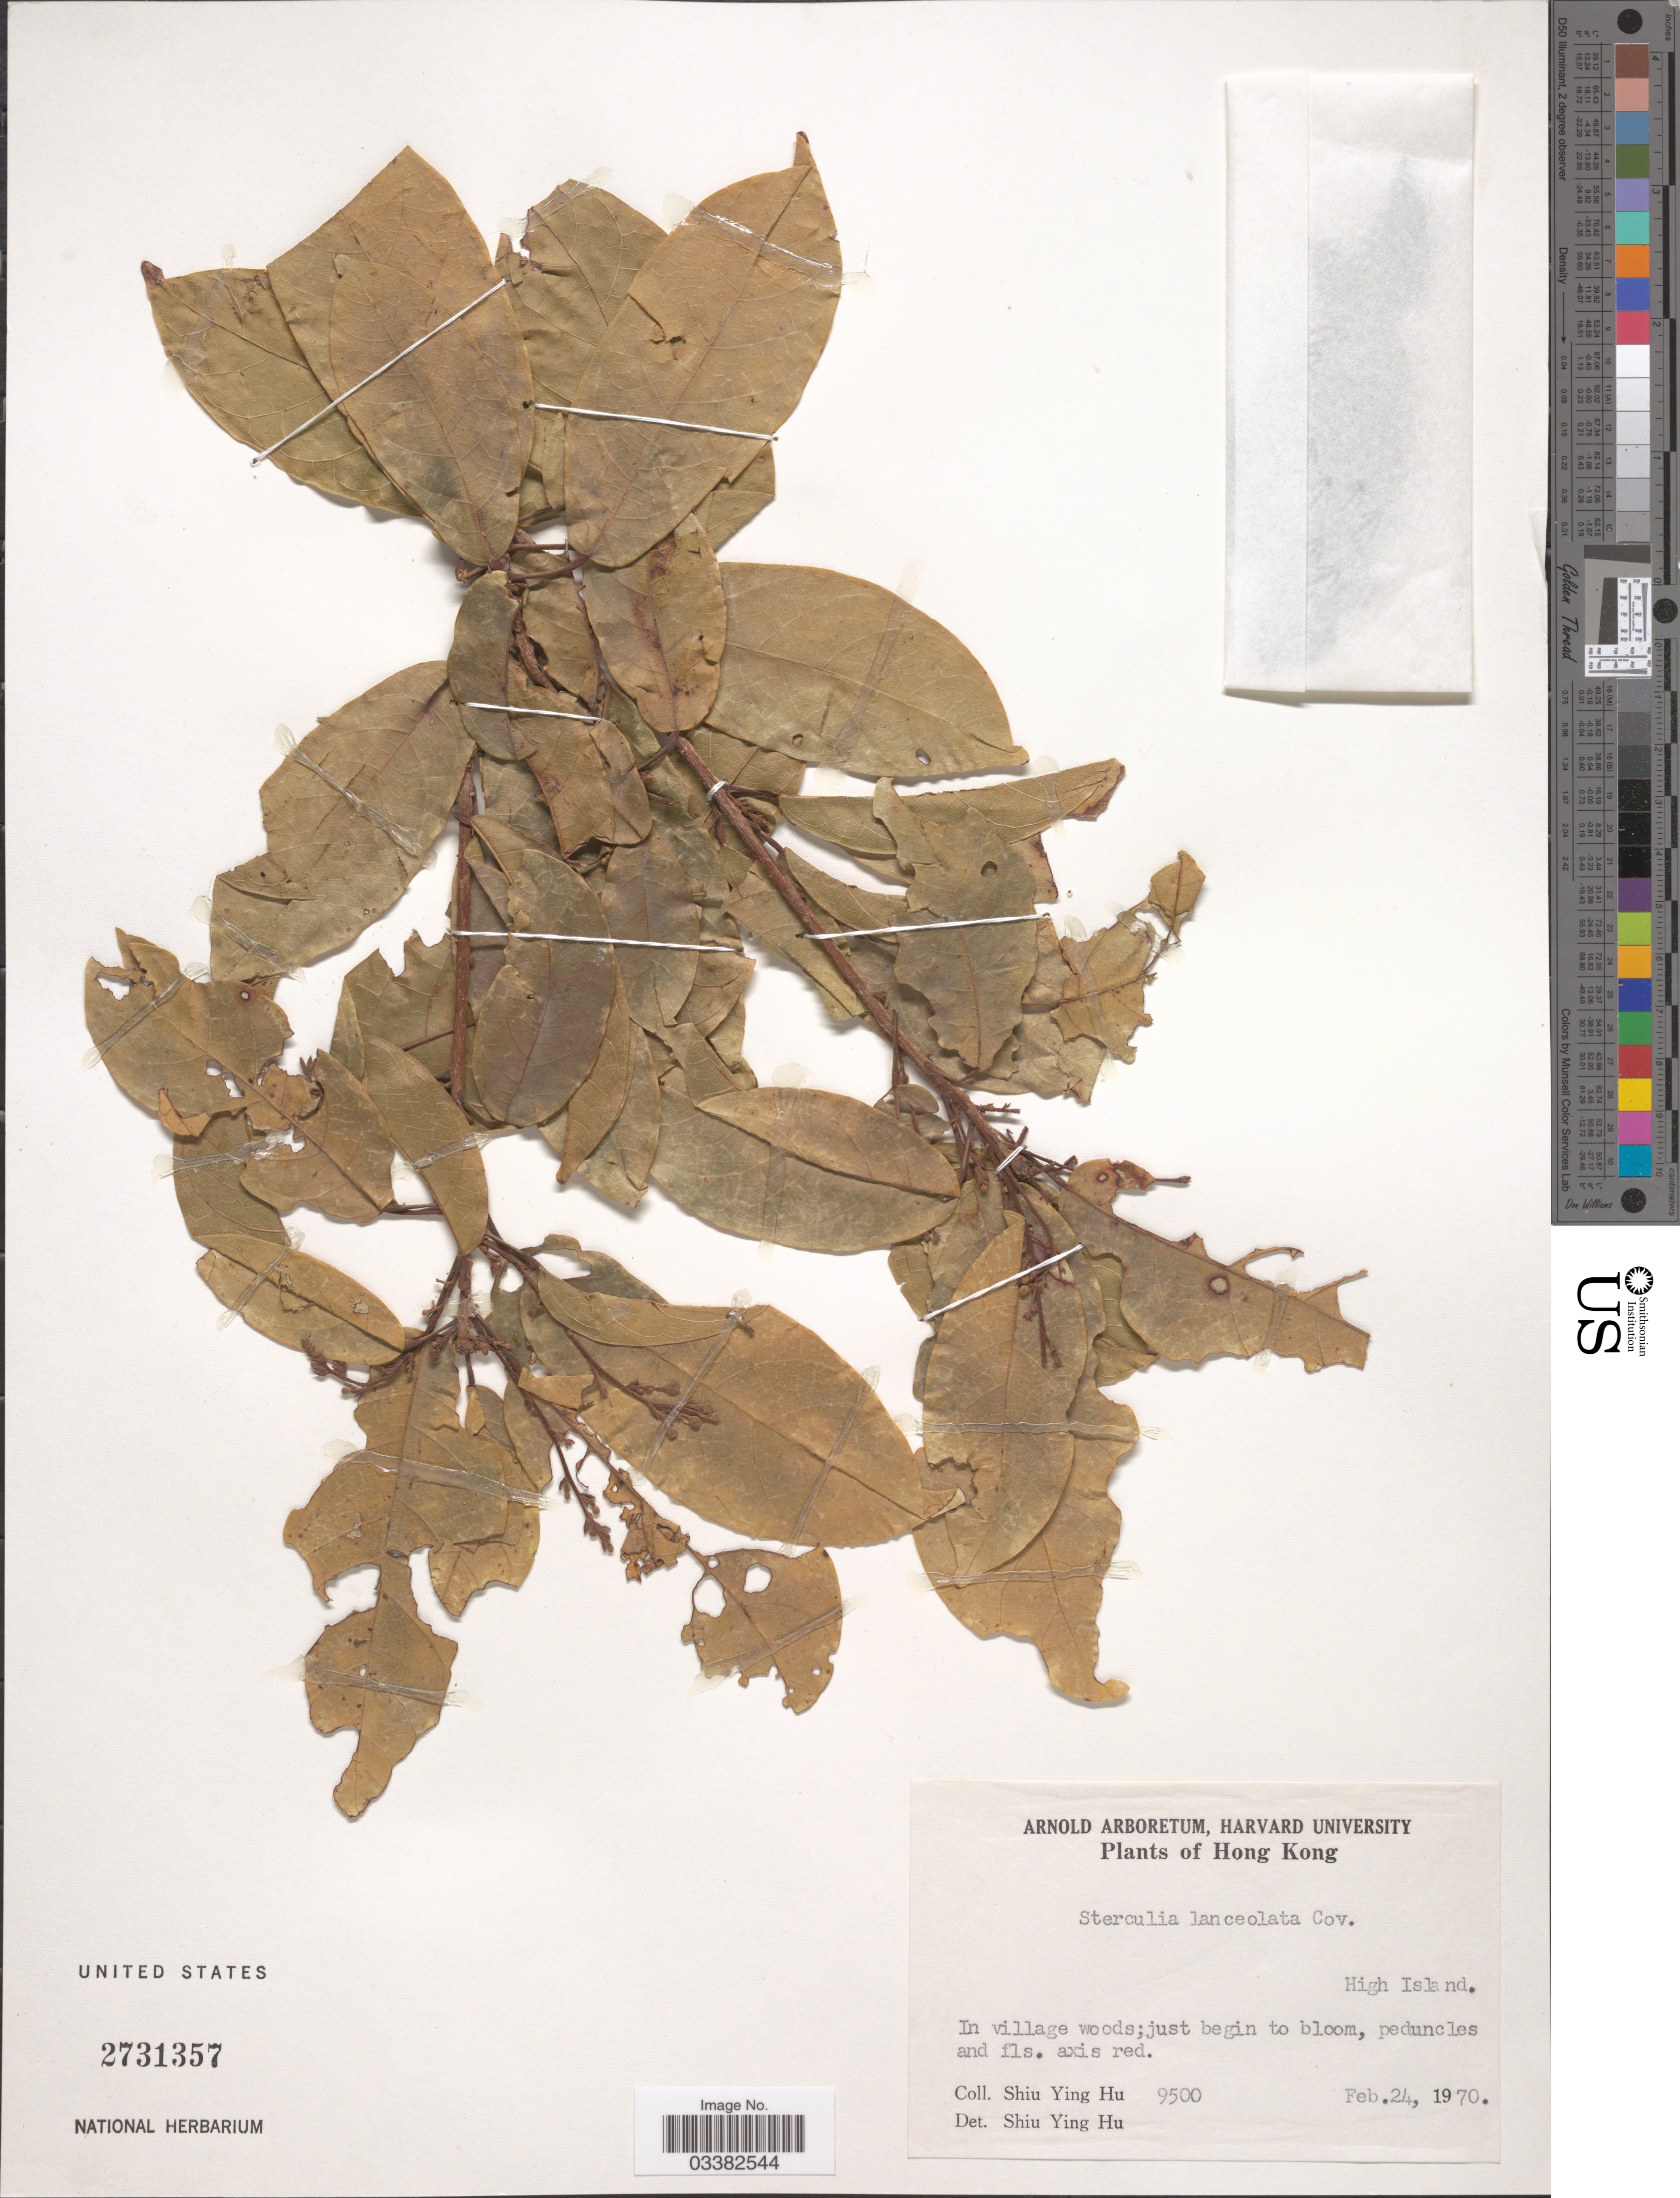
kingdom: Plantae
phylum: Tracheophyta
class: Magnoliopsida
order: Malvales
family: Malvaceae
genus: Sterculia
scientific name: Sterculia lanceolata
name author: Cav.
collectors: S. Y. Hu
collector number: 9500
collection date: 1970-02-24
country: China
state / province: Hong Kong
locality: High Island.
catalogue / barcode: US 2731357